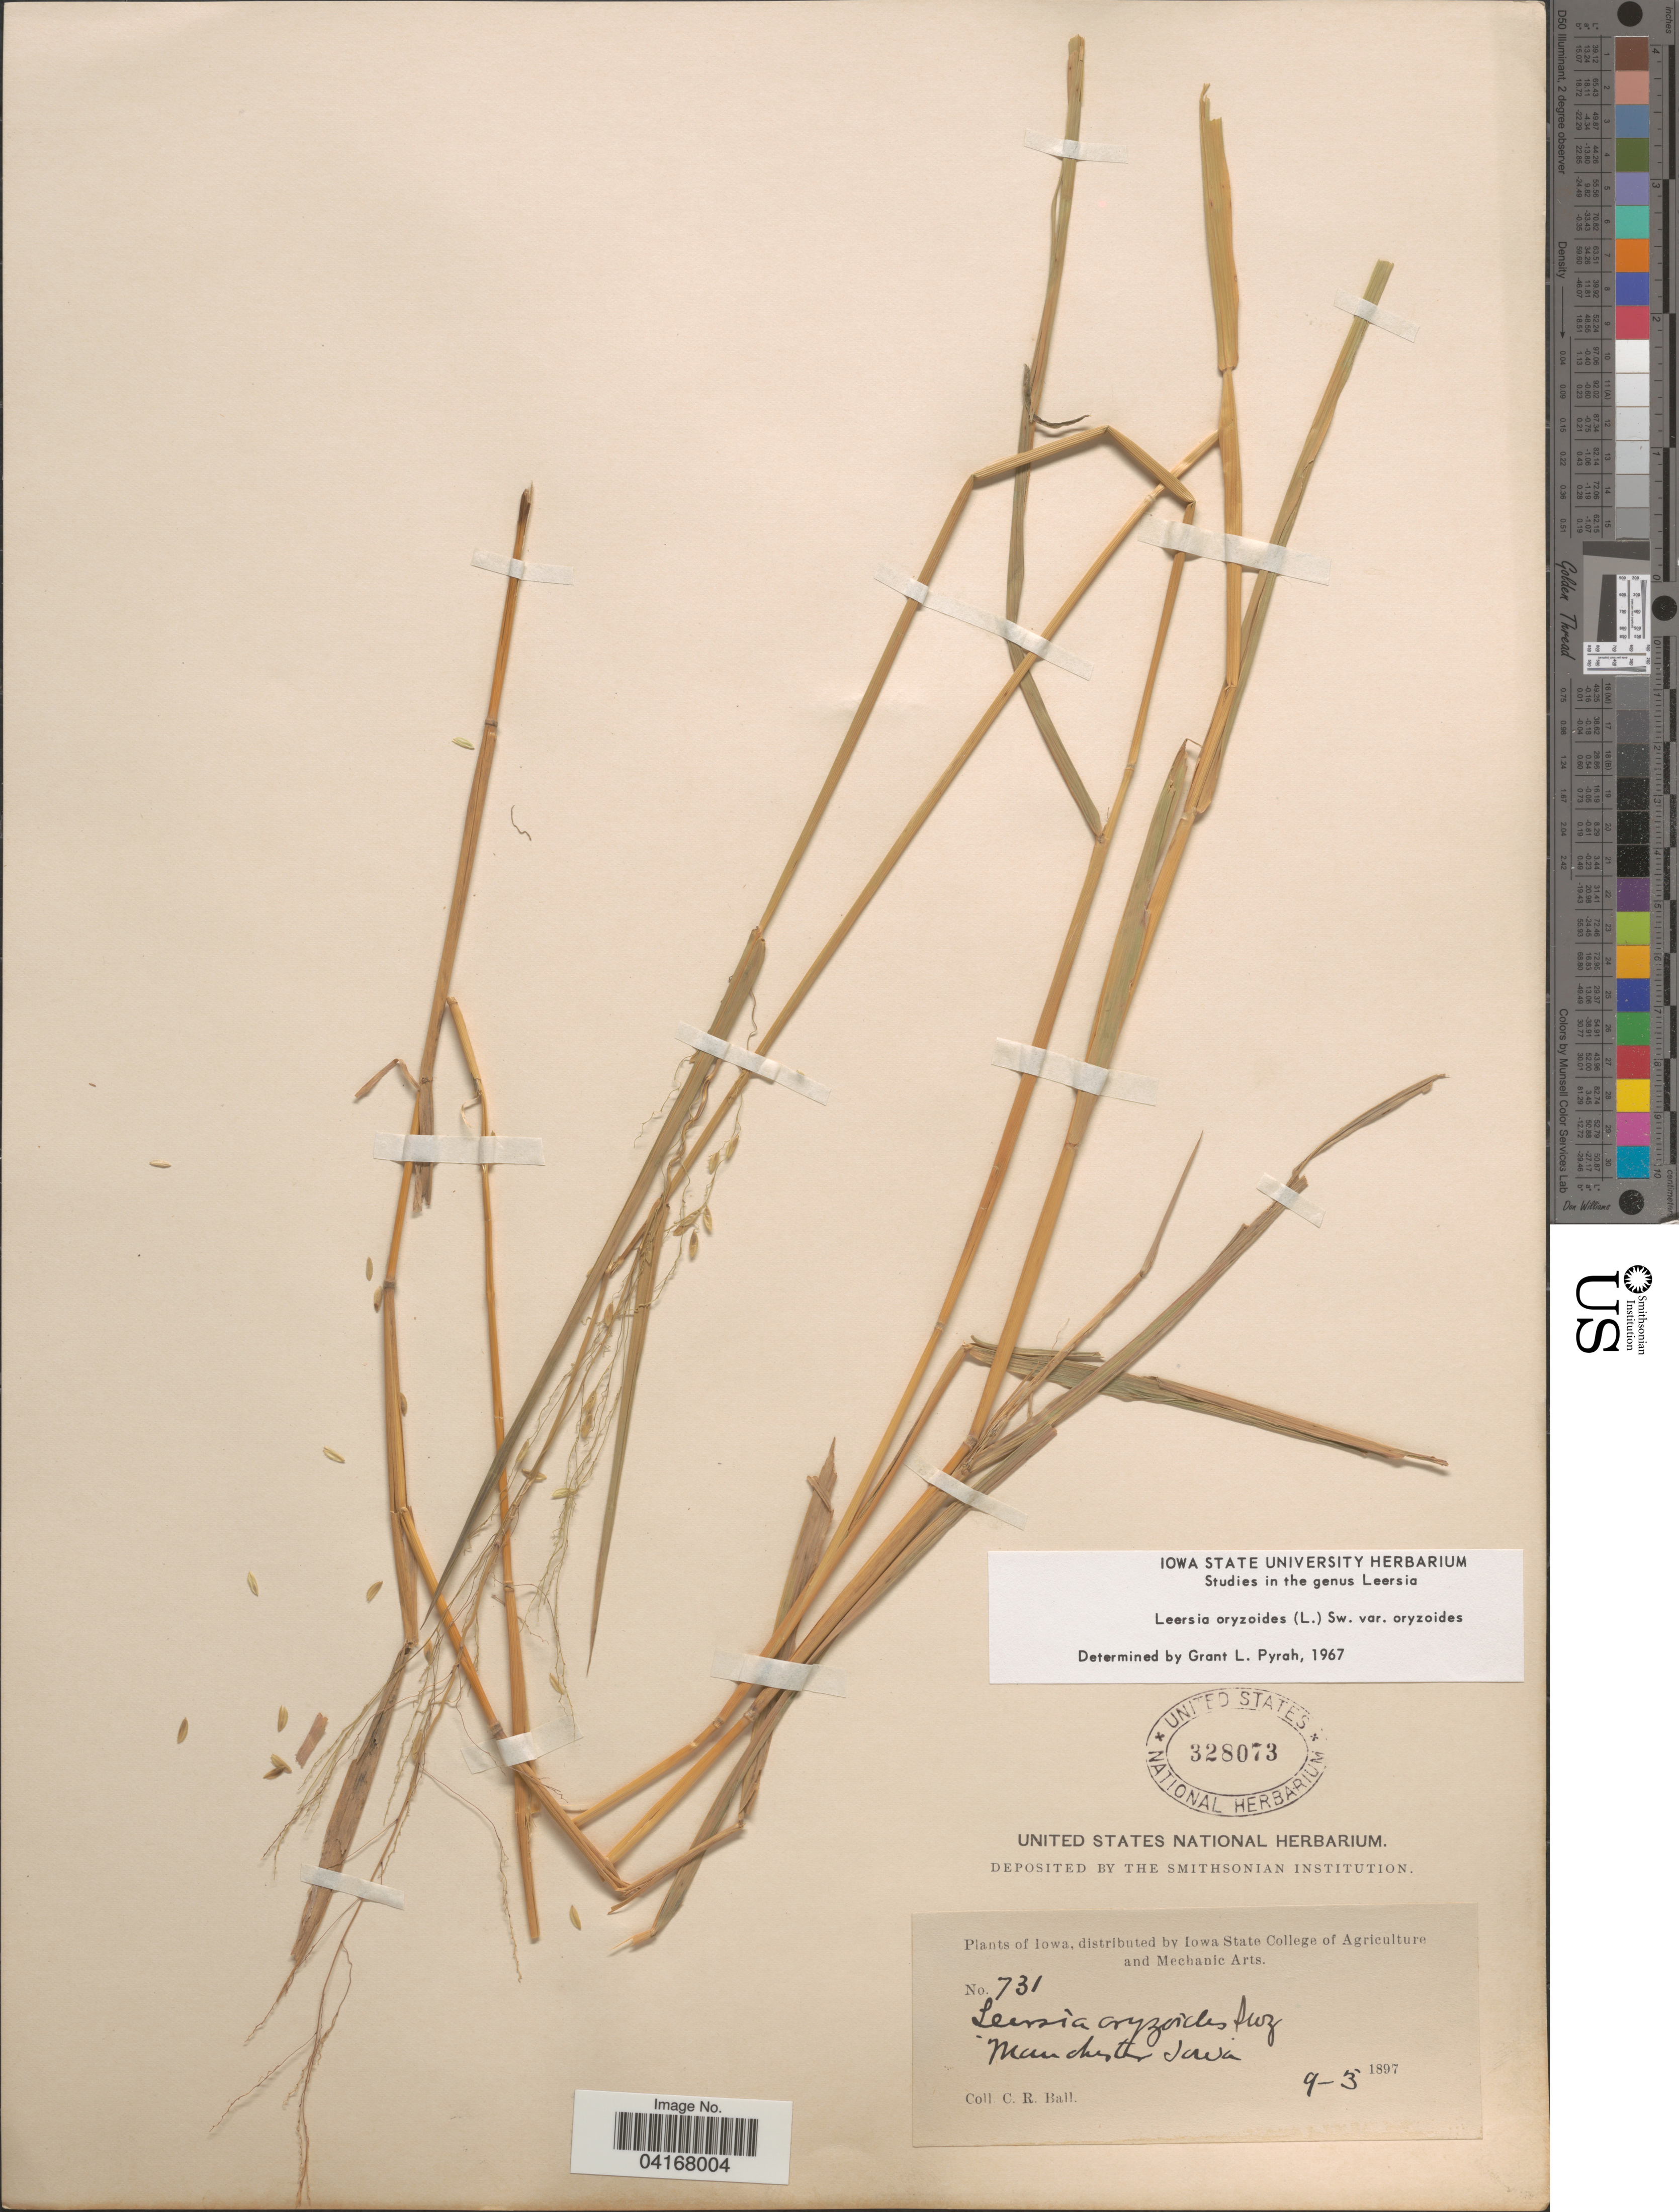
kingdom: Plantae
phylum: Tracheophyta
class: Liliopsida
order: Poales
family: Poaceae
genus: Leersia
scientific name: Leersia oryzoides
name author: (L.) Sw.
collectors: C. R. Ball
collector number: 731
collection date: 1897-09-03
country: United States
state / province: Iowa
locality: Manchester.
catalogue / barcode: US 328073